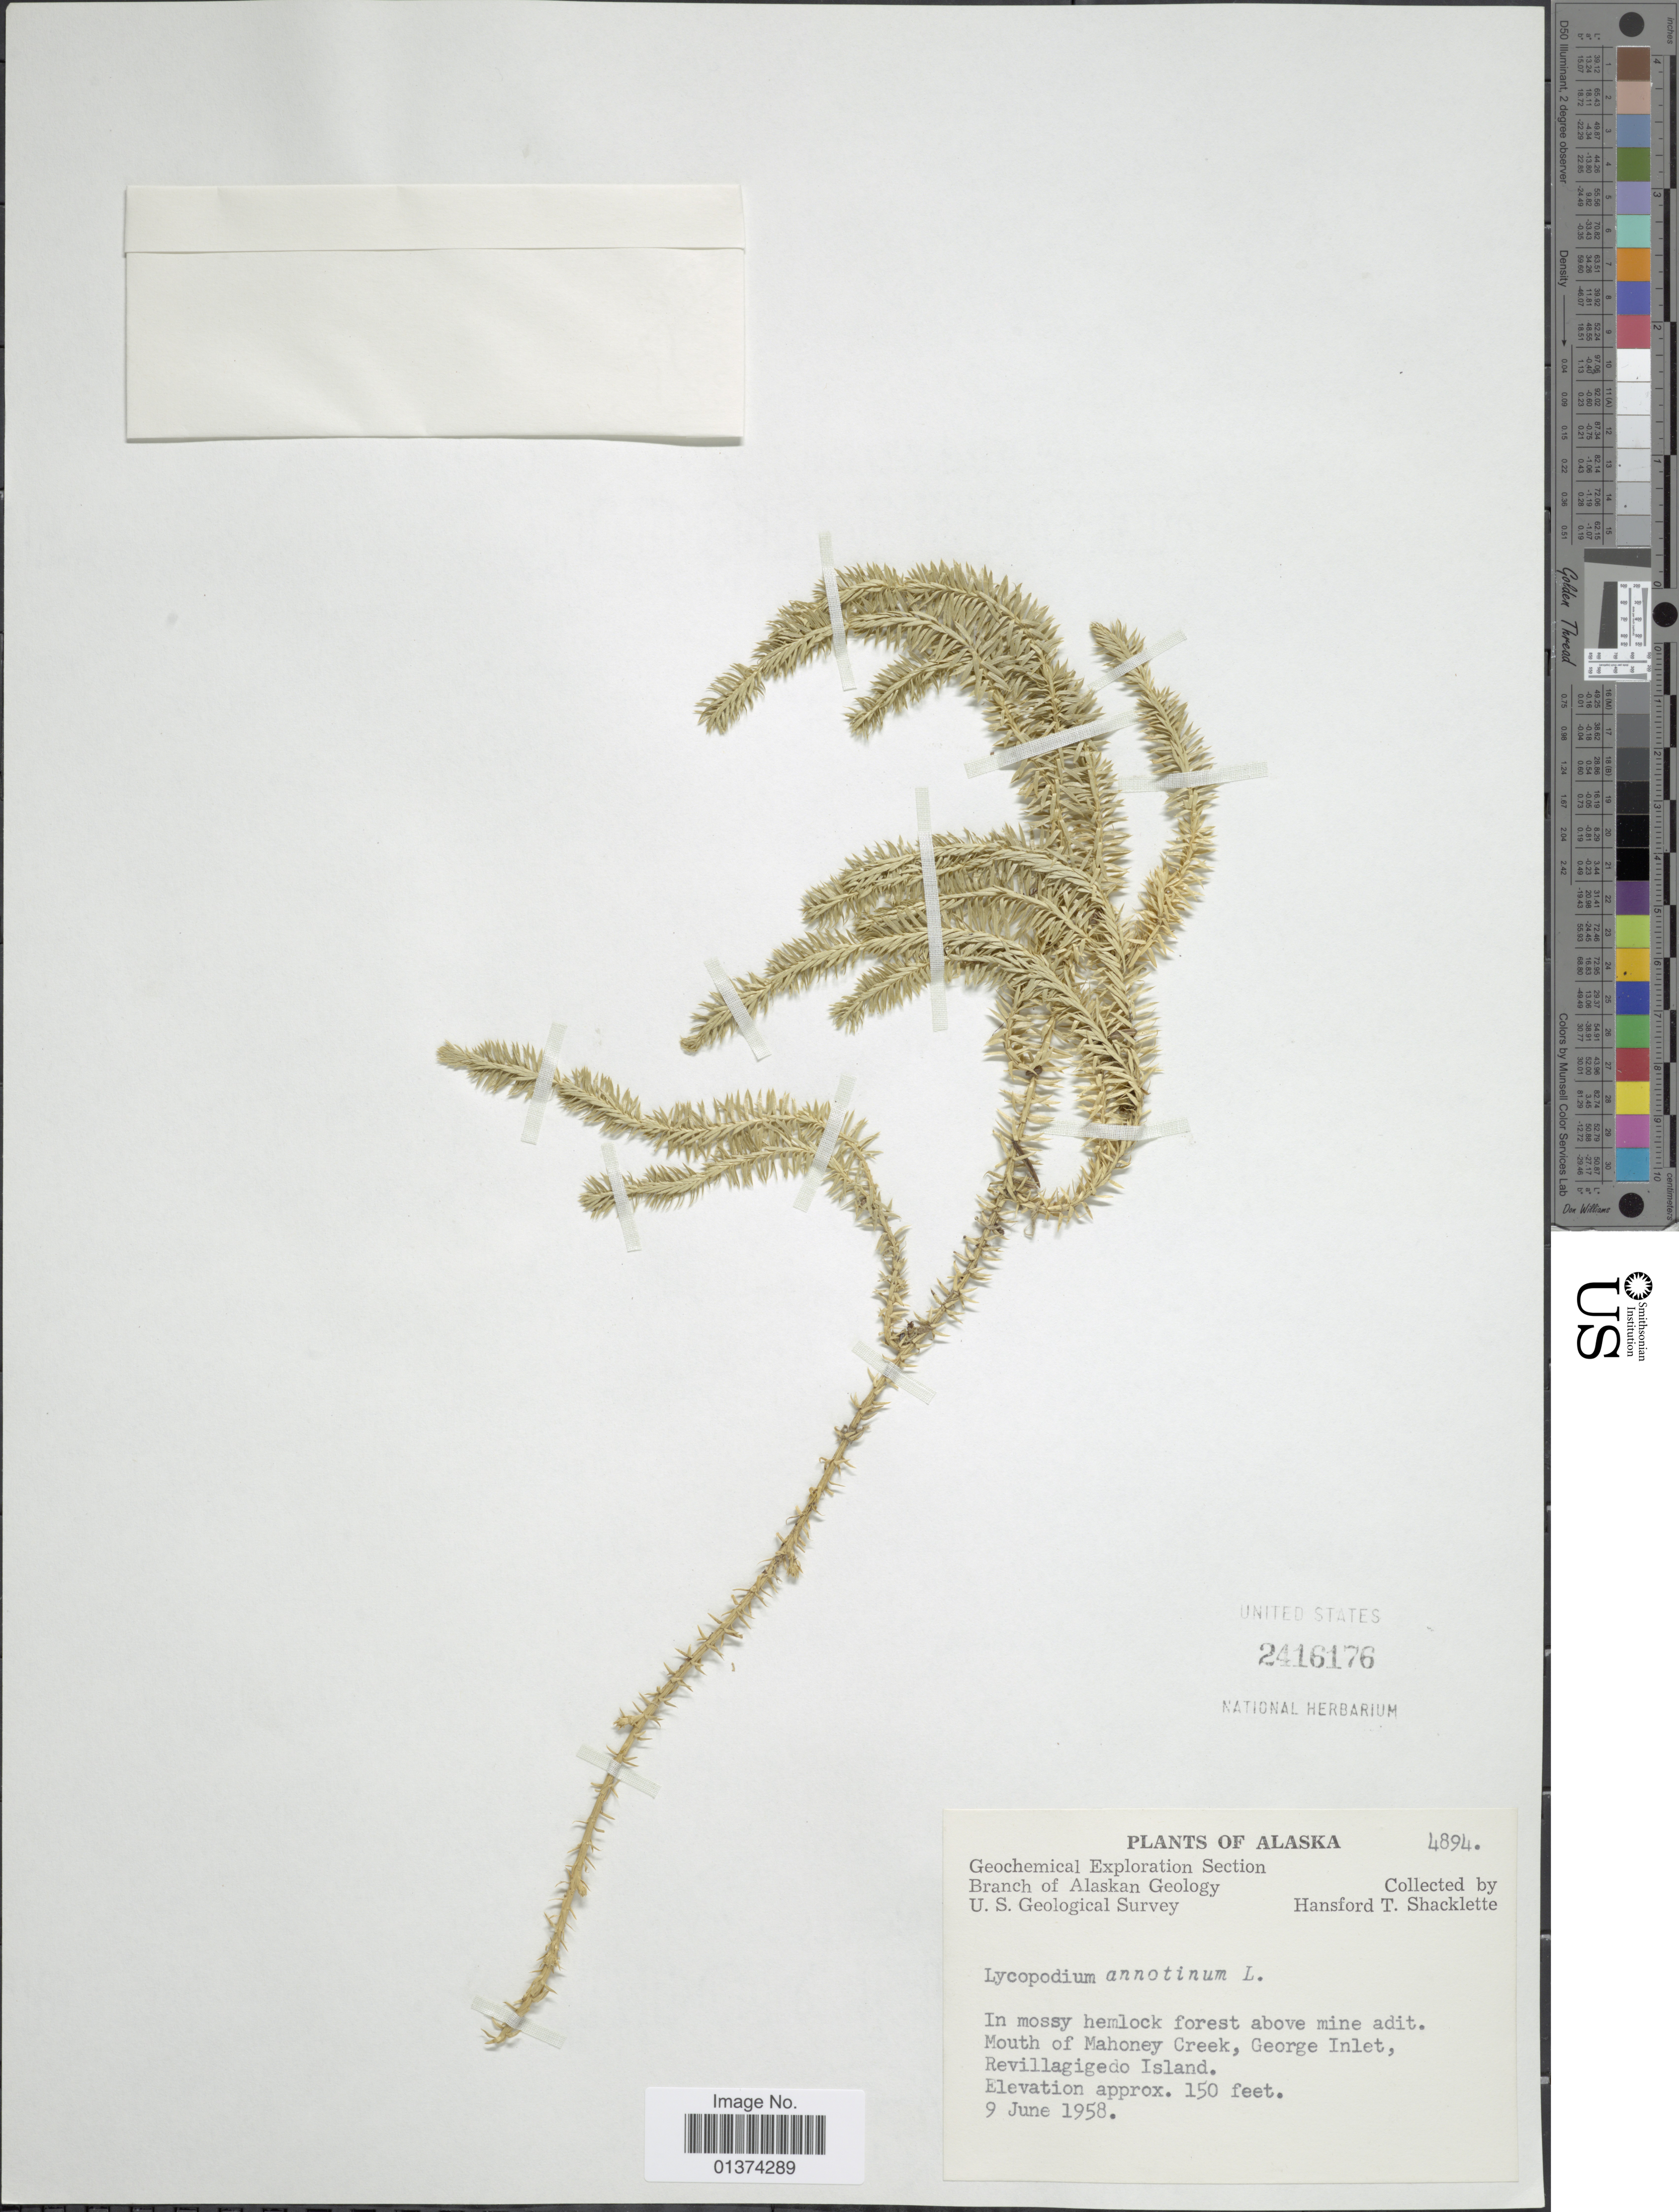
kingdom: Plantae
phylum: Tracheophyta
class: Lycopodiopsida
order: Lycopodiales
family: Lycopodiaceae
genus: Spinulum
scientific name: Spinulum annotinum subsp. annotinum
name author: (L.) A. Haines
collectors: H. Shacklette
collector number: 4894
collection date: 1958-06-09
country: United States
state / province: Alaska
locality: Mouth of Mahoney Creek, George Inlet, Revillagigedo Island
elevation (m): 46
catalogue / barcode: US 2416176